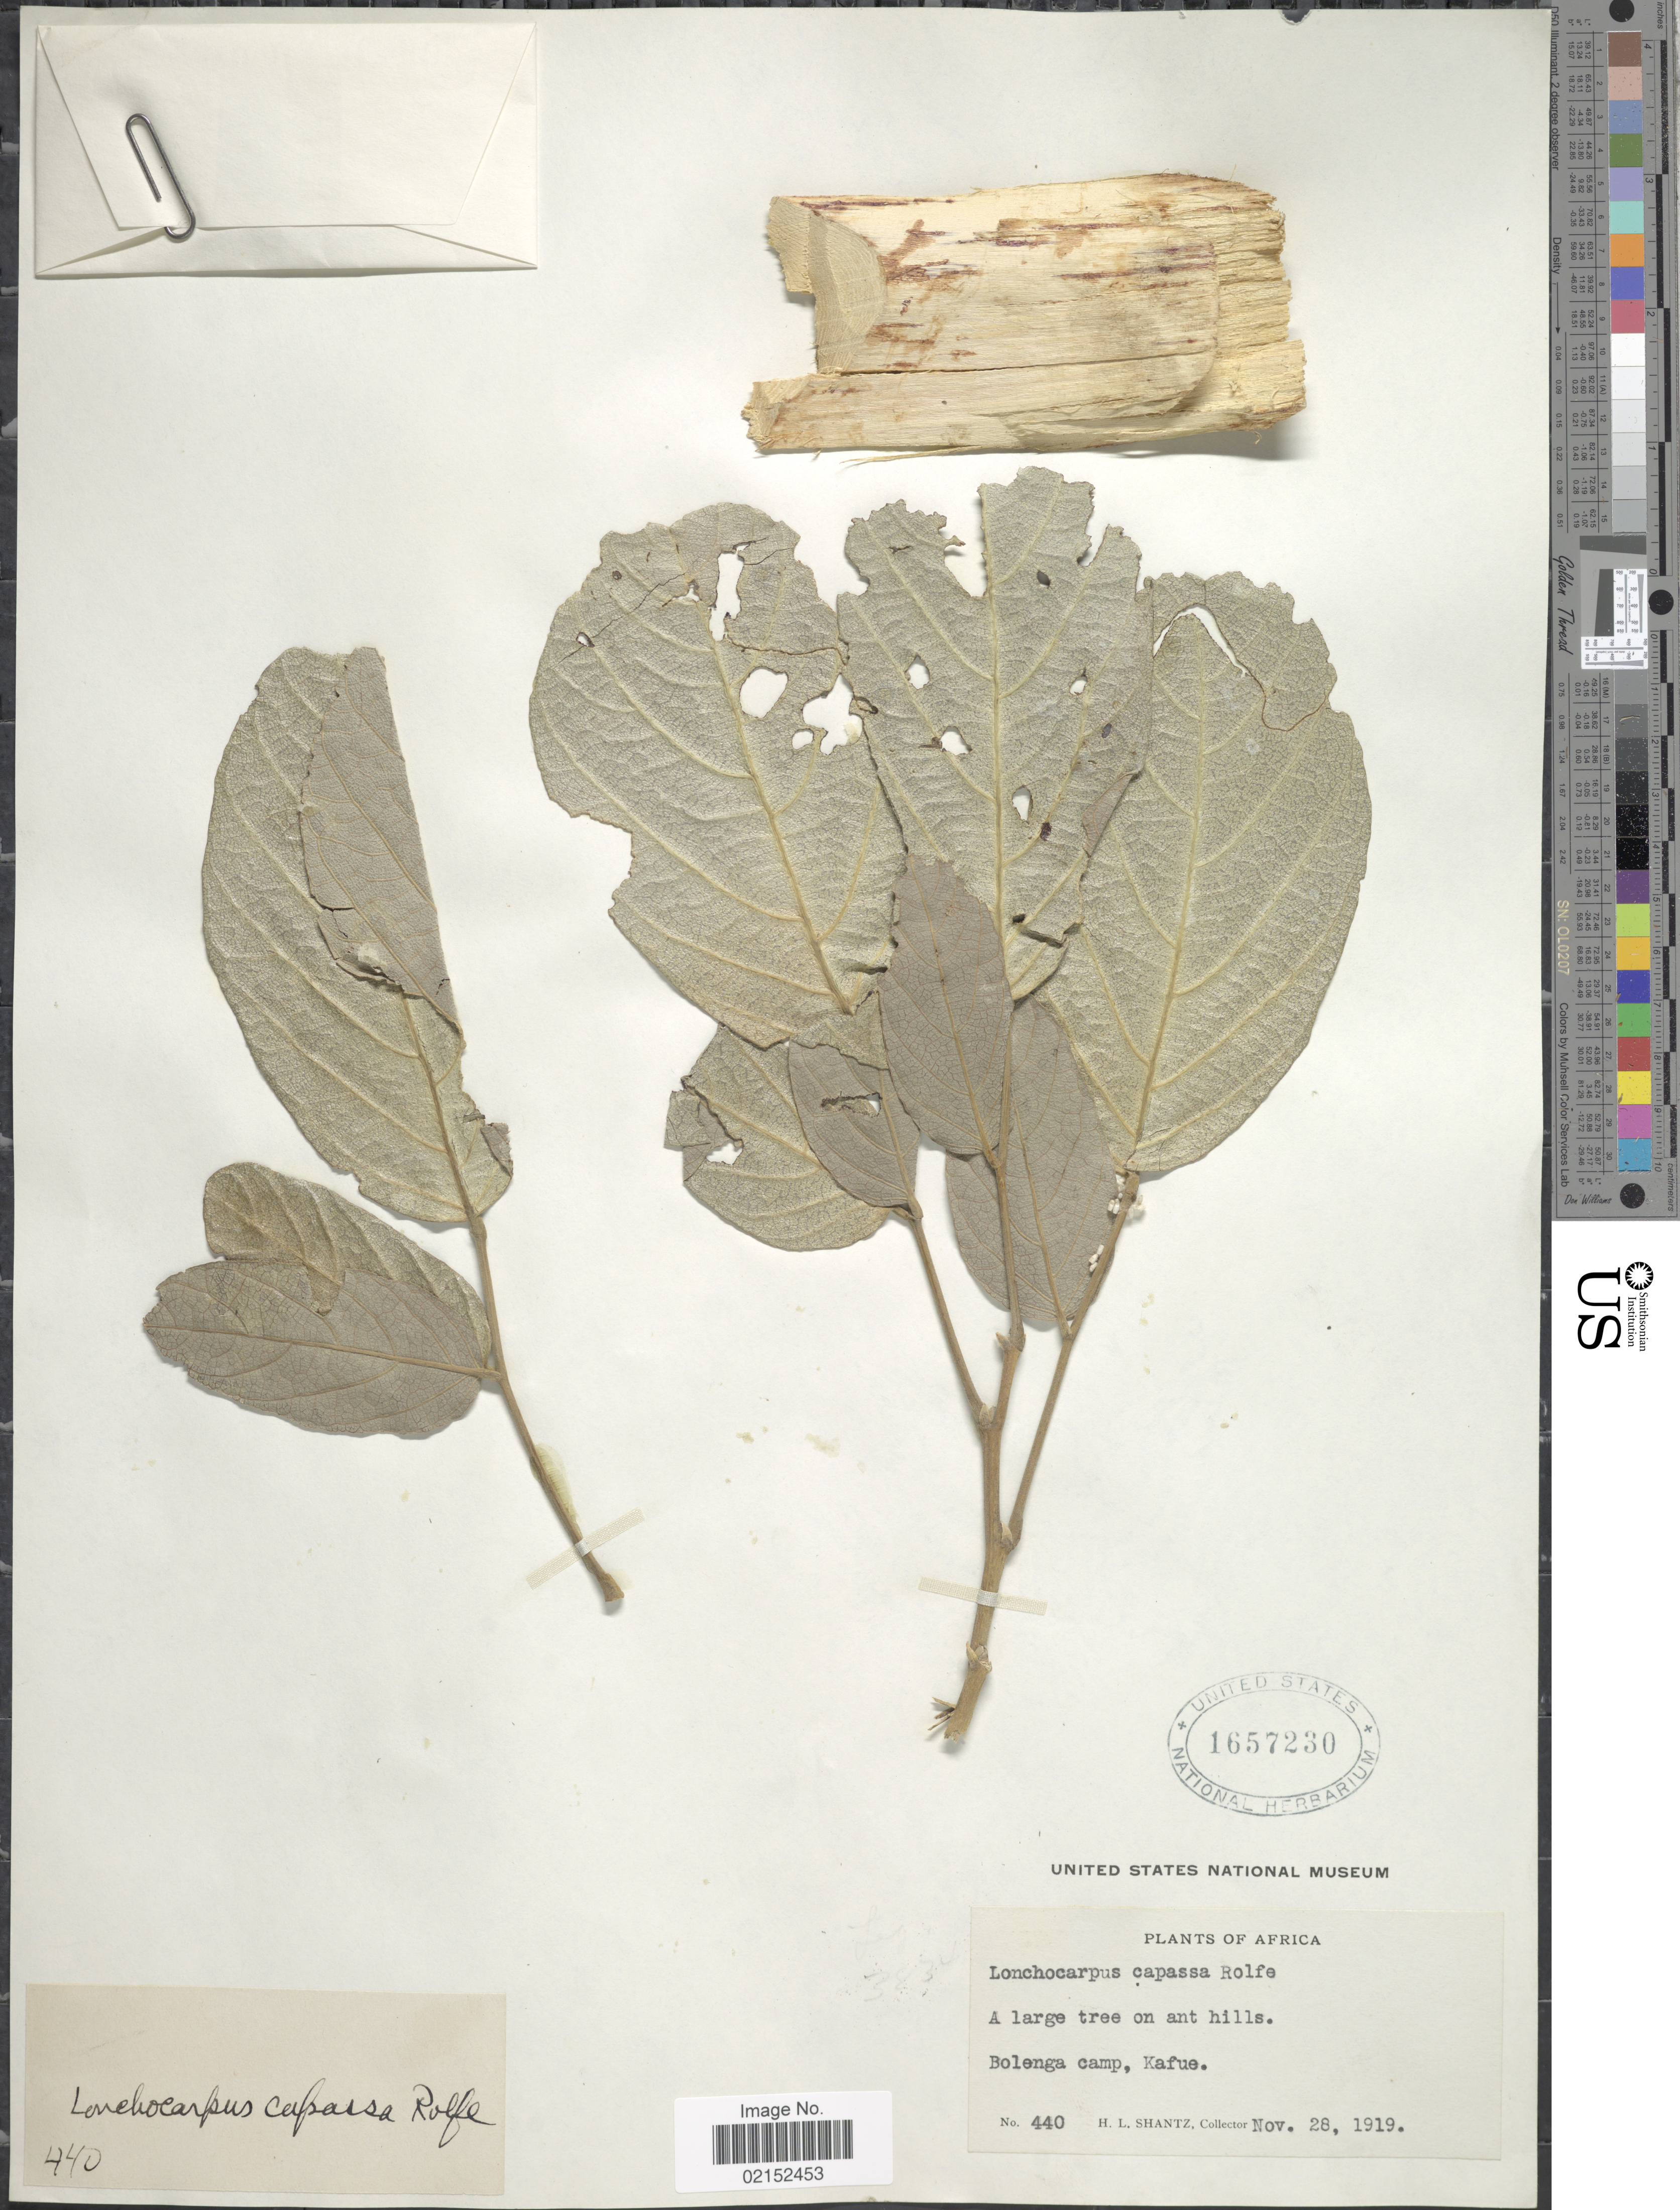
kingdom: Plantae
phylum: Tracheophyta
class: Magnoliopsida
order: Fabales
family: Fabaceae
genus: Lonchocarpus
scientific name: Lonchocarpus capassa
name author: Rolfe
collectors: H. Shantz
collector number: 440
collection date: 1919-11-28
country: Zambia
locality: Africa, Bolenga camp, Kafue, on ant hills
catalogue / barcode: US 1657230